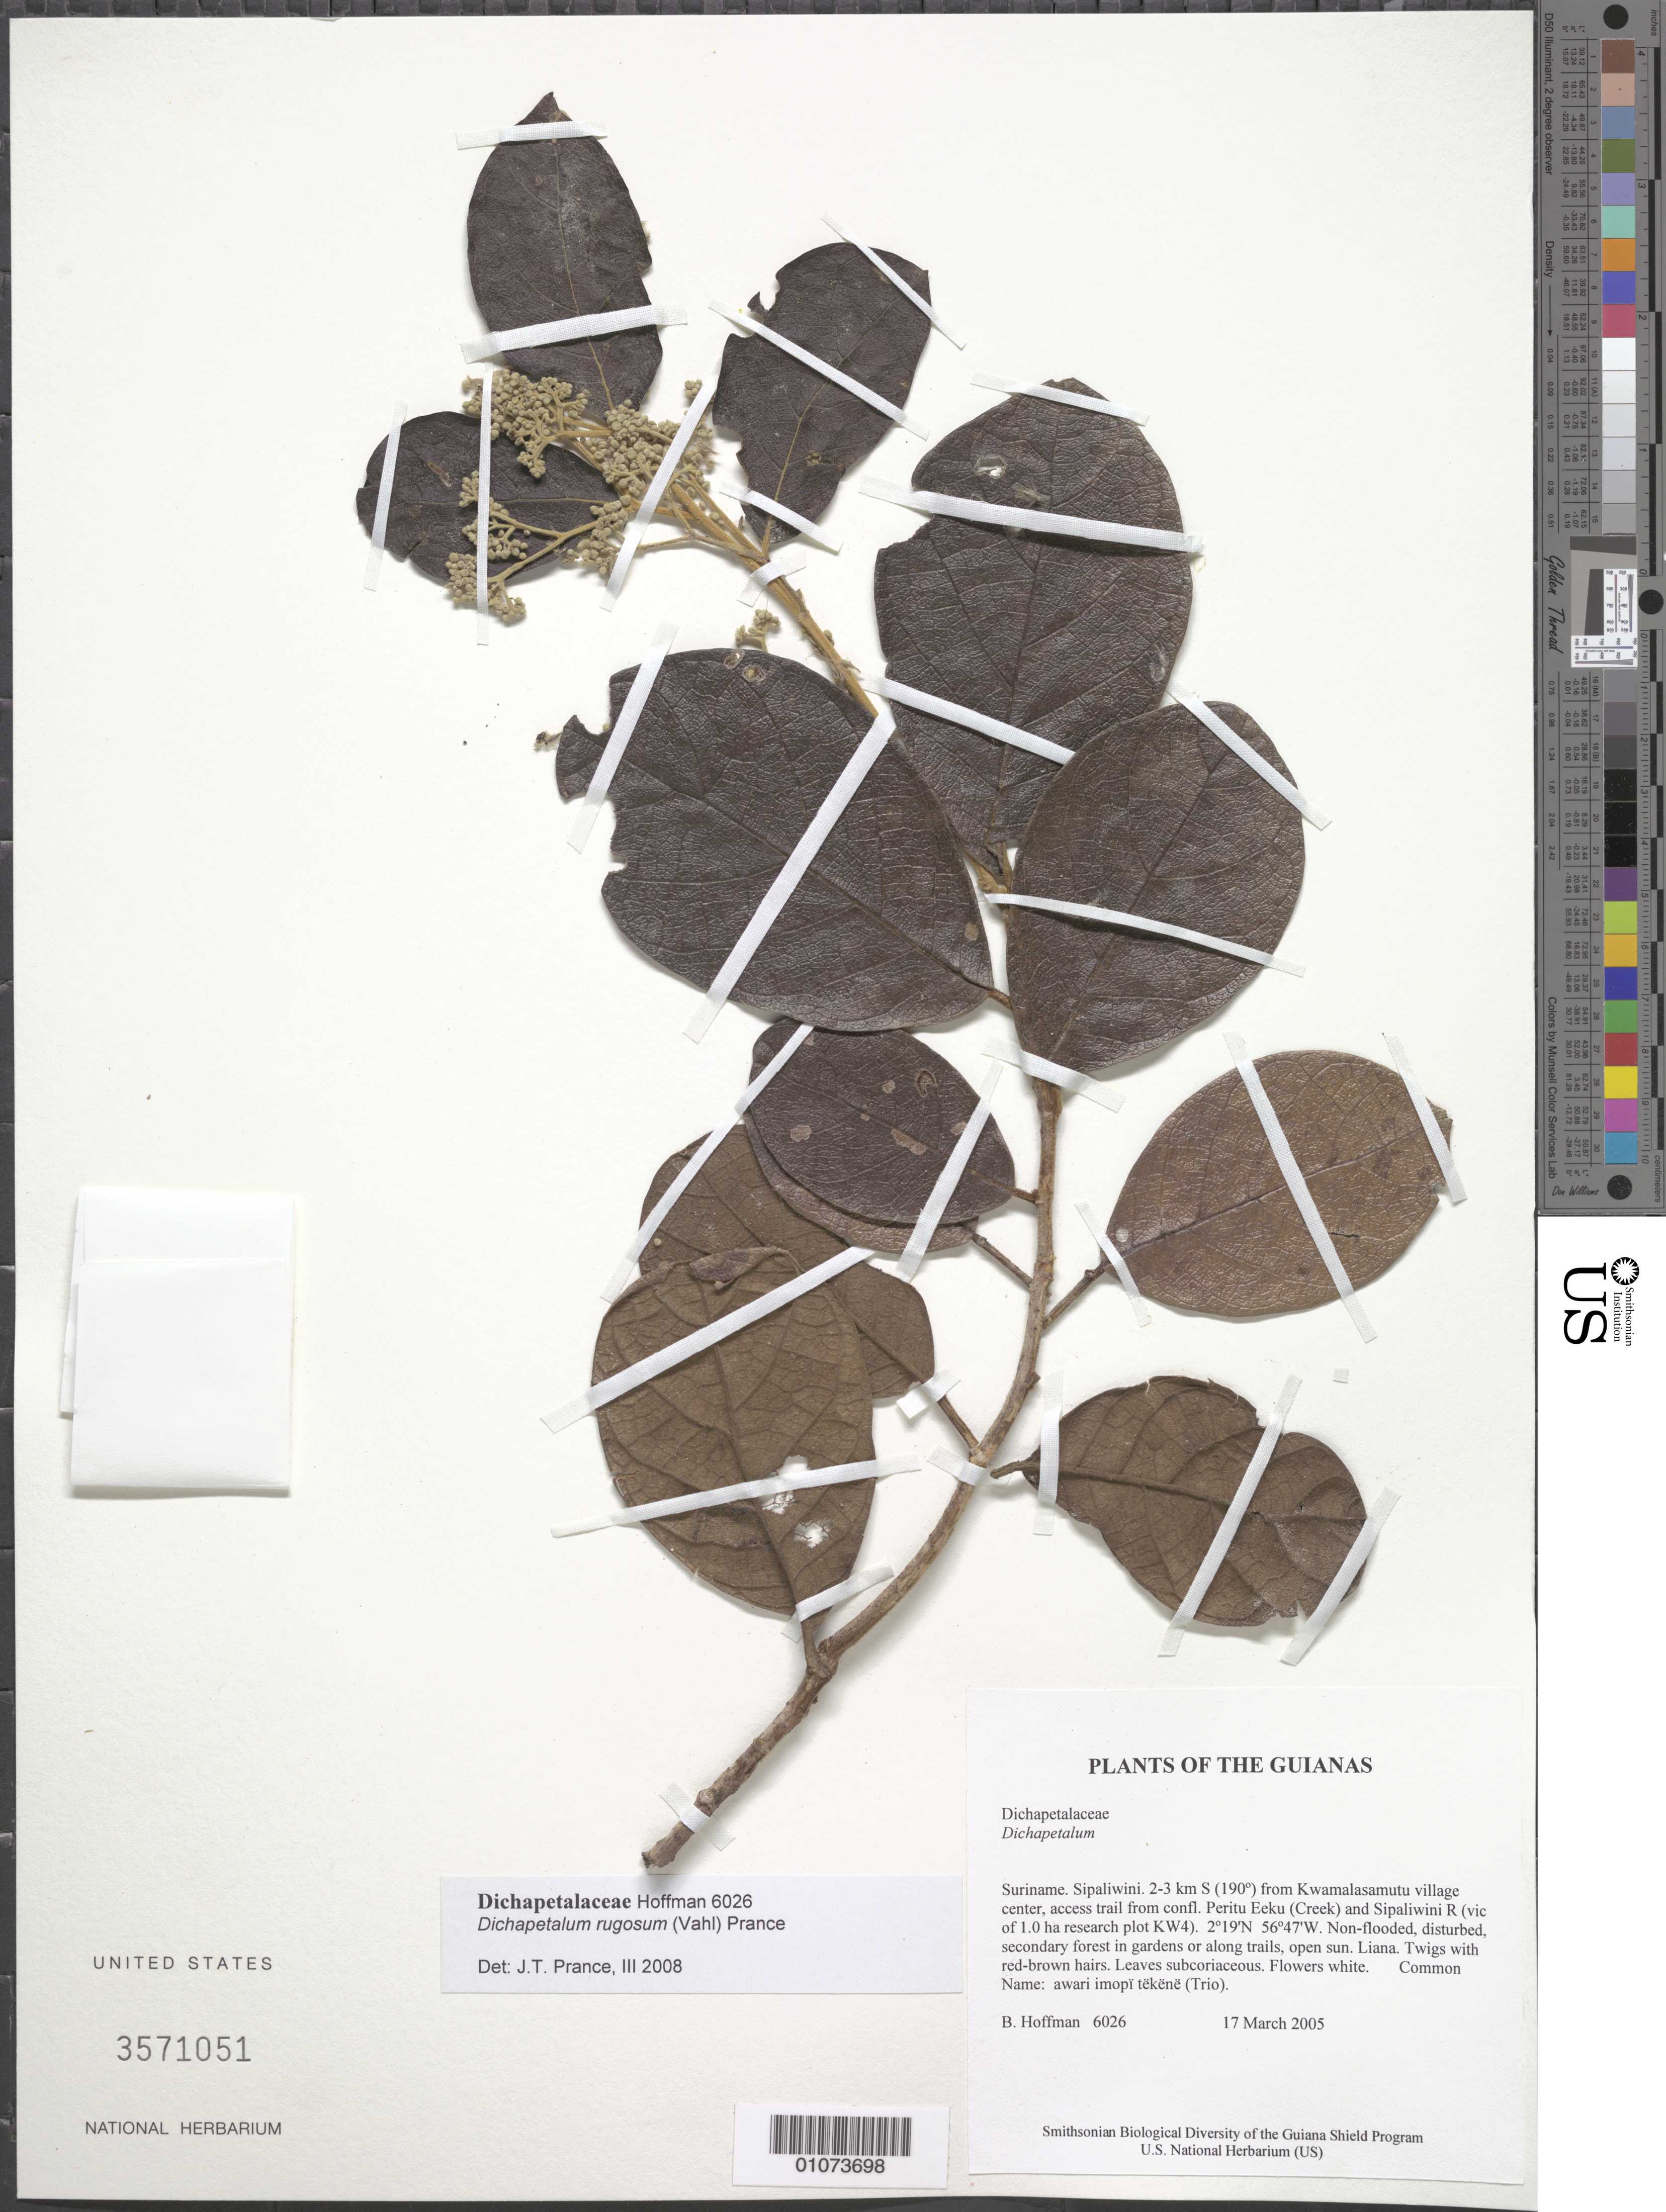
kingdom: Plantae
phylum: Tracheophyta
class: Magnoliopsida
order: Malpighiales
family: Dichapetalaceae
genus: Dichapetalum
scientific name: Dichapetalum rugosum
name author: (Vahl) Prance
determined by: Prance, G. T.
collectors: B. Hoffman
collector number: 6026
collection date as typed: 17 March 2005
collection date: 2005-03-17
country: Suriname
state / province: Sipaliwini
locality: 2-3 km S (190º) from Kwamalasamutu village center, access trail from confl. Peritu Eeku (Creek) and Sipaliwini R (vic of 1.0 ha research plot KW4).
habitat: Non-flooded, disturbed, secondary forest in gardens or along trails, open sun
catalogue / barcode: US 3571051